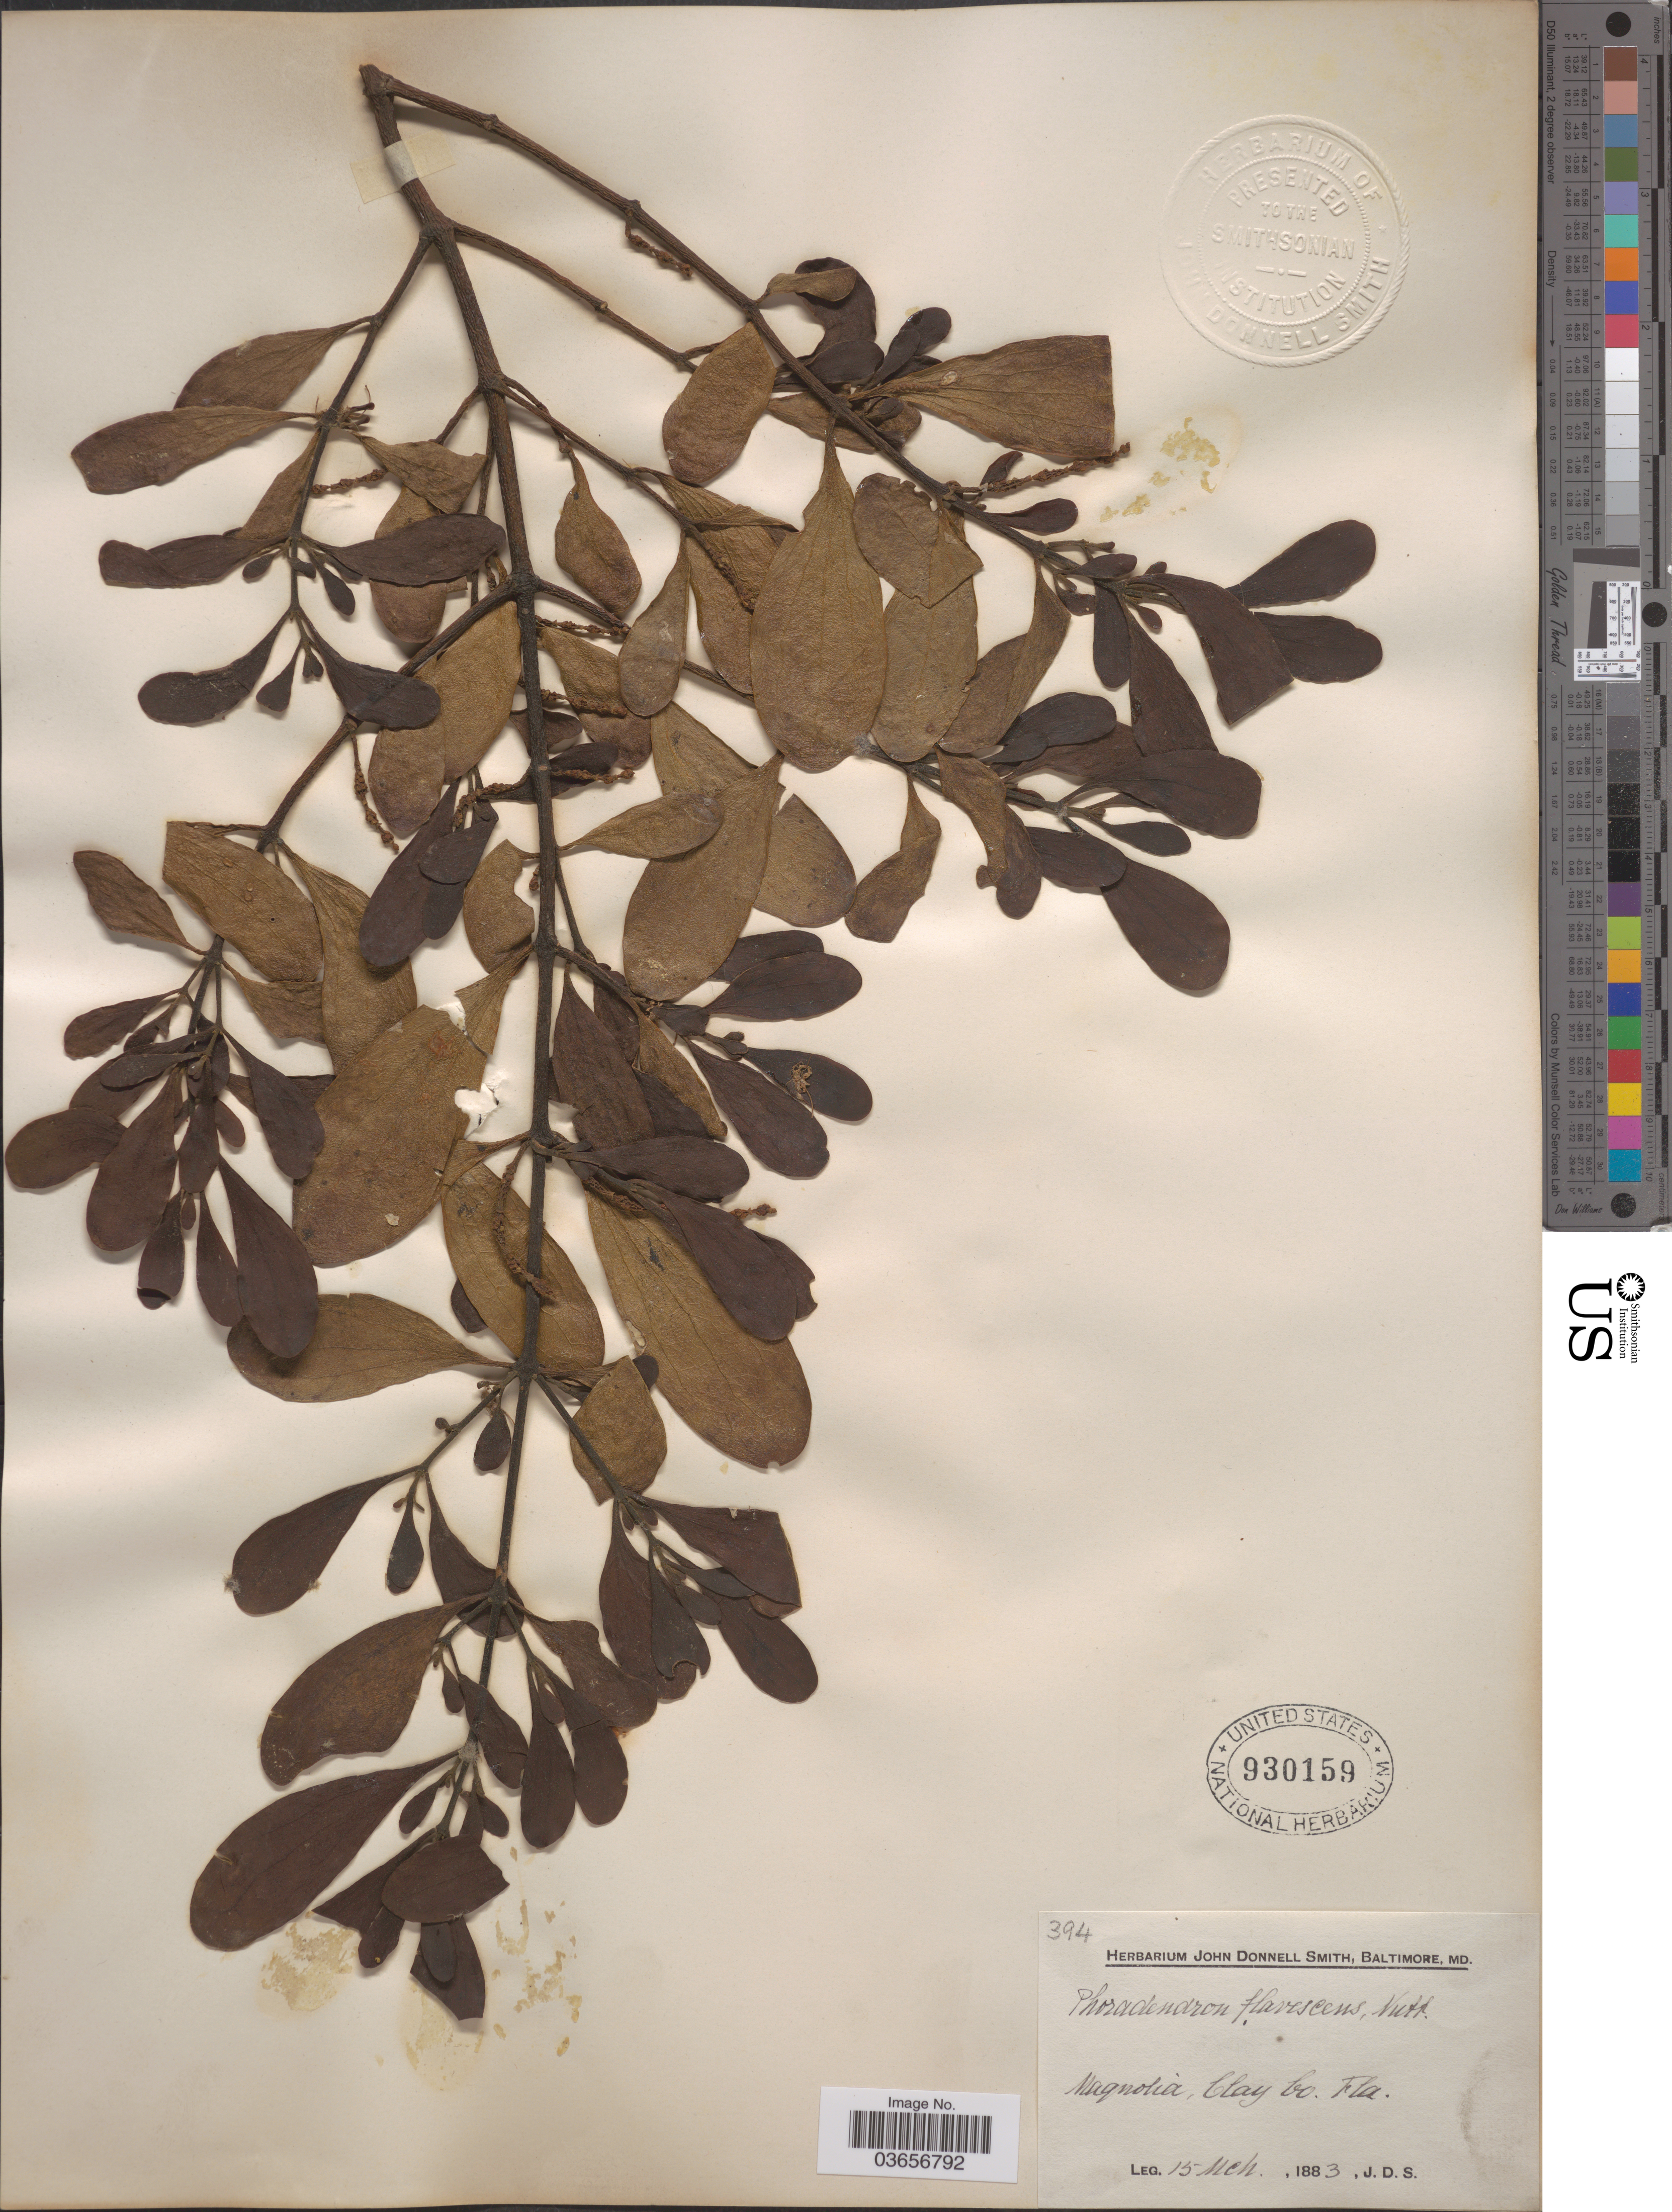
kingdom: Plantae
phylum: Tracheophyta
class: Magnoliopsida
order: Santalales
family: Viscaceae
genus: Phoradendron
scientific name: Phoradendron flavescens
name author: Nutt.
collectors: J. Donnell Smith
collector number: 394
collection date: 1883-03-15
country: United States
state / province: Florida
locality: Magnolia, Clay Co.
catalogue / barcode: US 930159